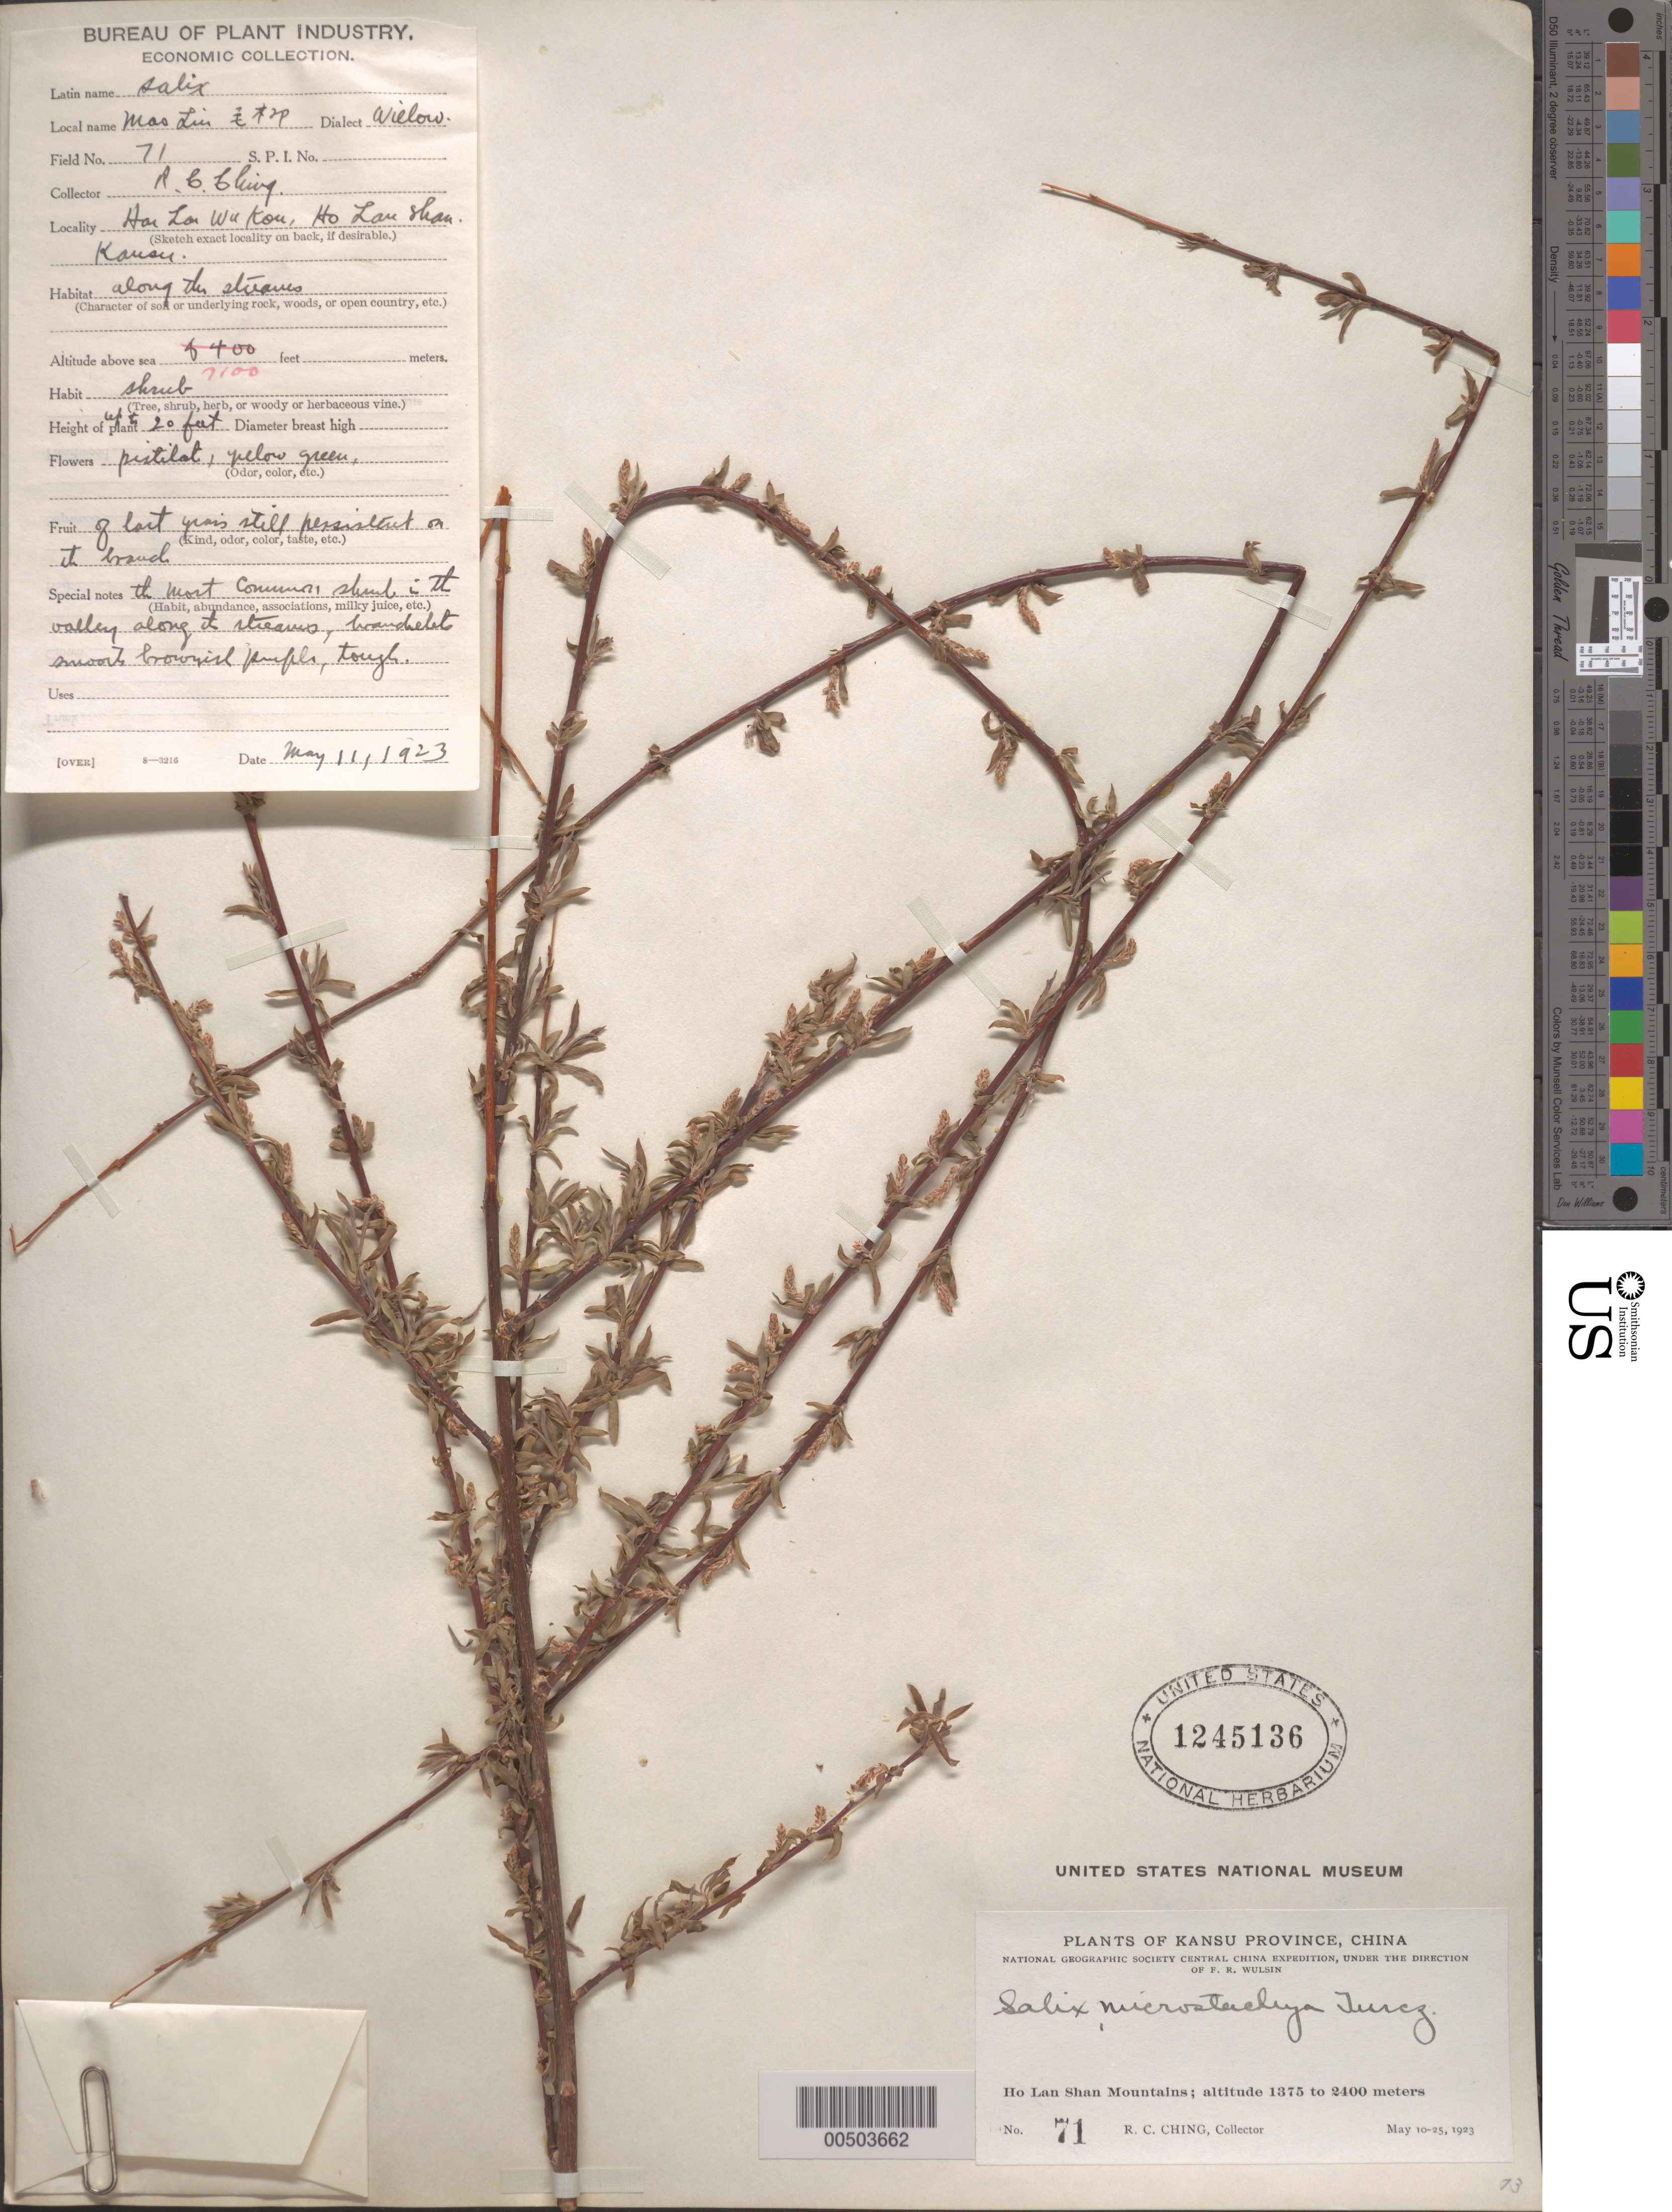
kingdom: Plantae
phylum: Tracheophyta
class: Magnoliopsida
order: Malpighiales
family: Salicaceae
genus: Salix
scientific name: Salix microstachya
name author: Turcz.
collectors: R. C. Ching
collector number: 71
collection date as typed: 11 May 1923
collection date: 1923-05-11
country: China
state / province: Gansu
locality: Ho Lan Shan Mountains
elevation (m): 1375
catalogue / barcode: US 1245136